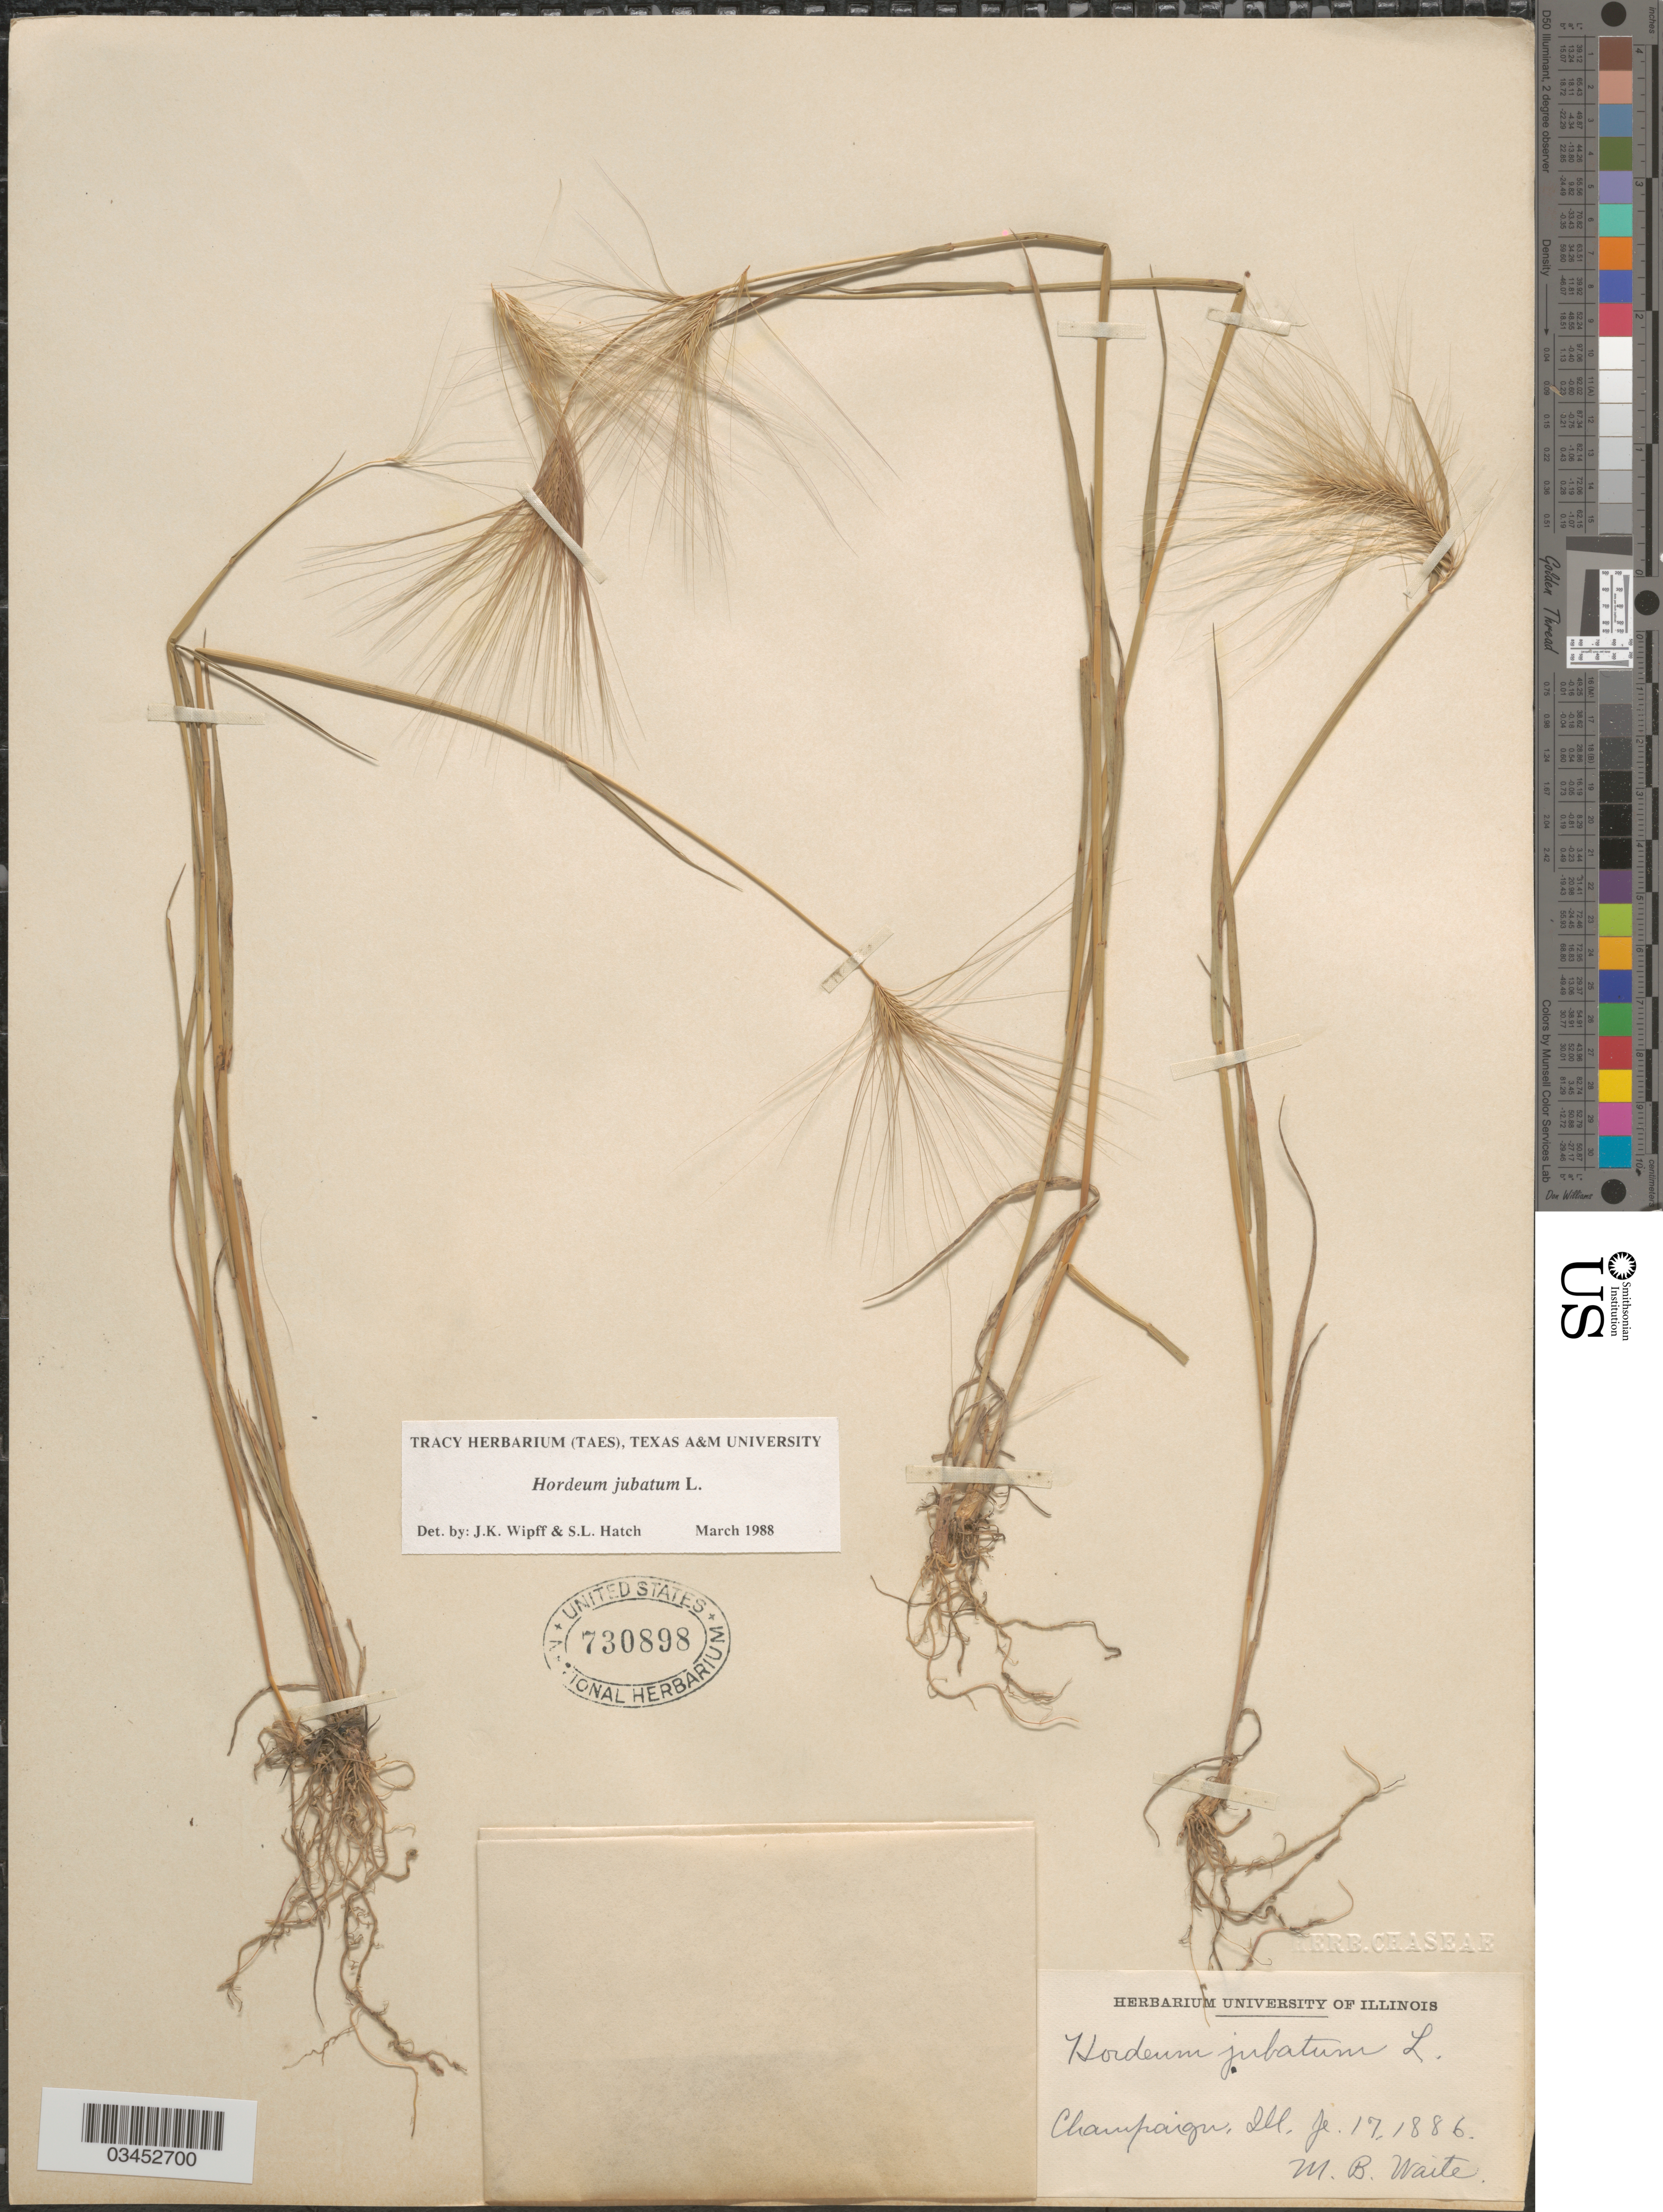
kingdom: Plantae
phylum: Tracheophyta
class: Liliopsida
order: Poales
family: Poaceae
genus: Hordeum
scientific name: Hordeum jubatum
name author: L.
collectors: M. B. Waite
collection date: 1886-07-17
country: United States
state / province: Illinois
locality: Champaigne.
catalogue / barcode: US 730898